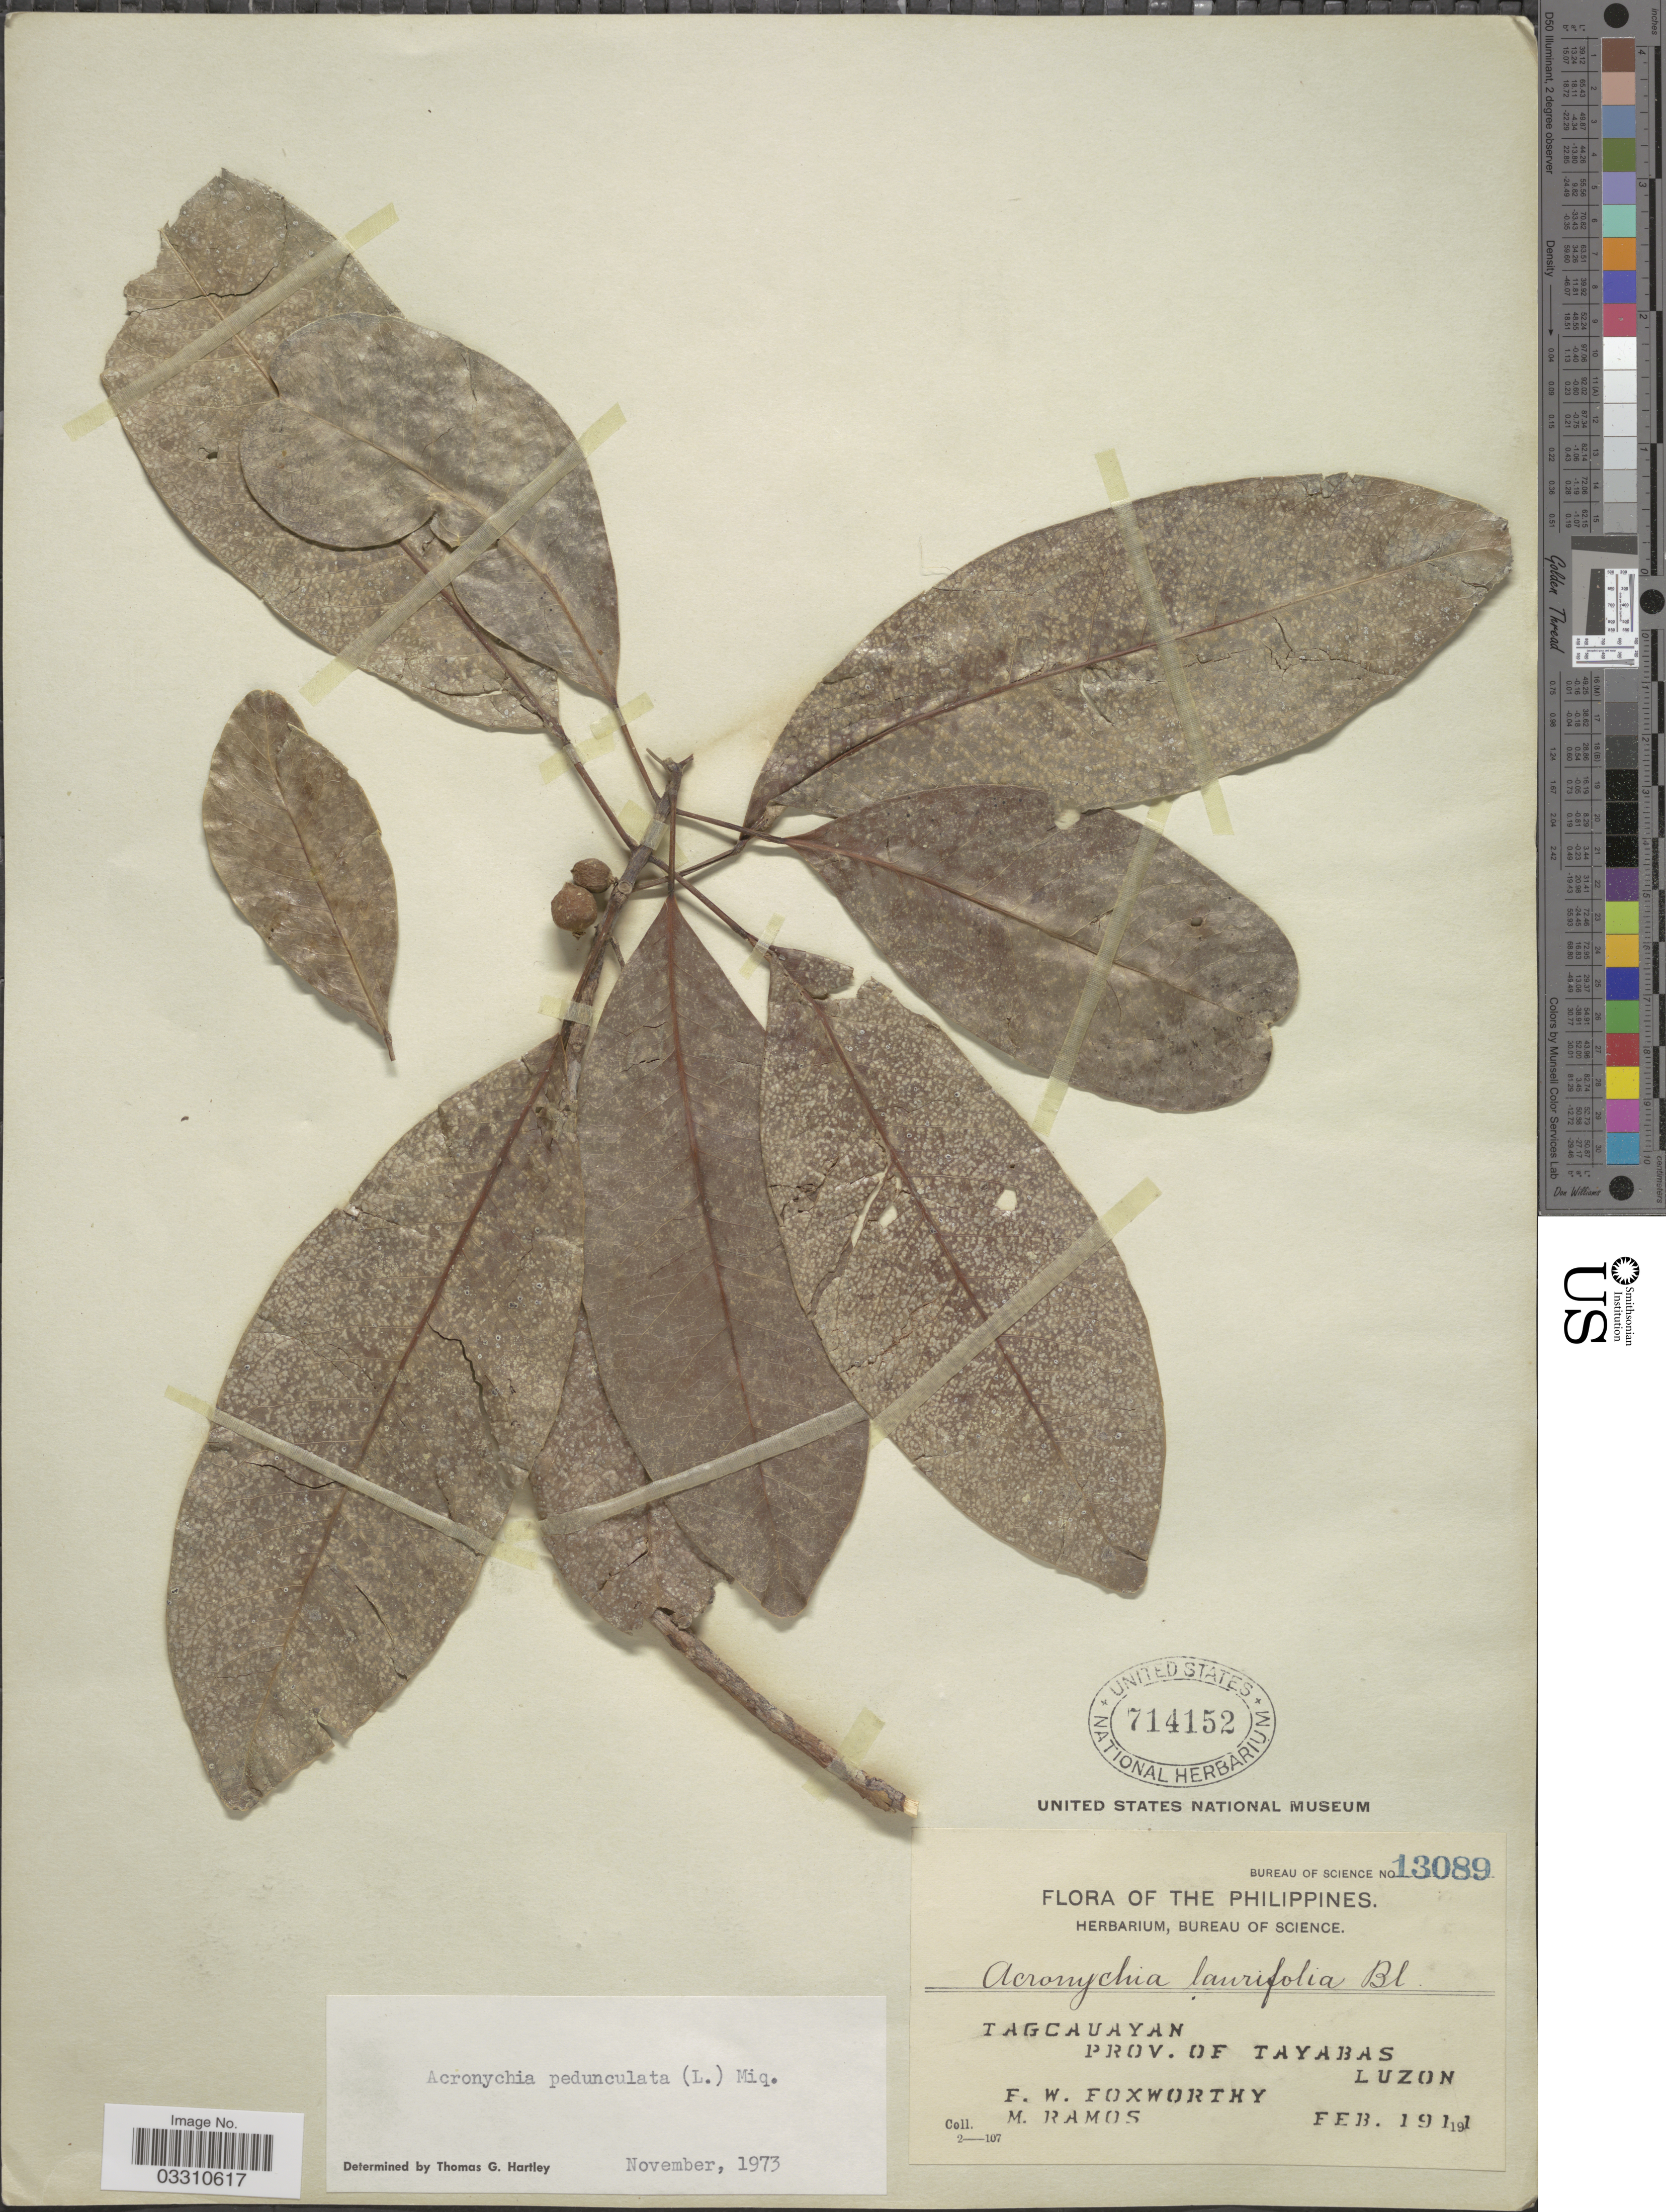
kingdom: Plantae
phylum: Tracheophyta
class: Magnoliopsida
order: Sapindales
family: Rutaceae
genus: Acronychia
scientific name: Acronychia pedunculata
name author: (L.) Miq.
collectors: F. W. Foxworthy & M. Ramos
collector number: Bureau of Science 13089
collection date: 1911-02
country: Philippines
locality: Tagcauayan. Prov. of Tayabas. Luzon.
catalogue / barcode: US 714152